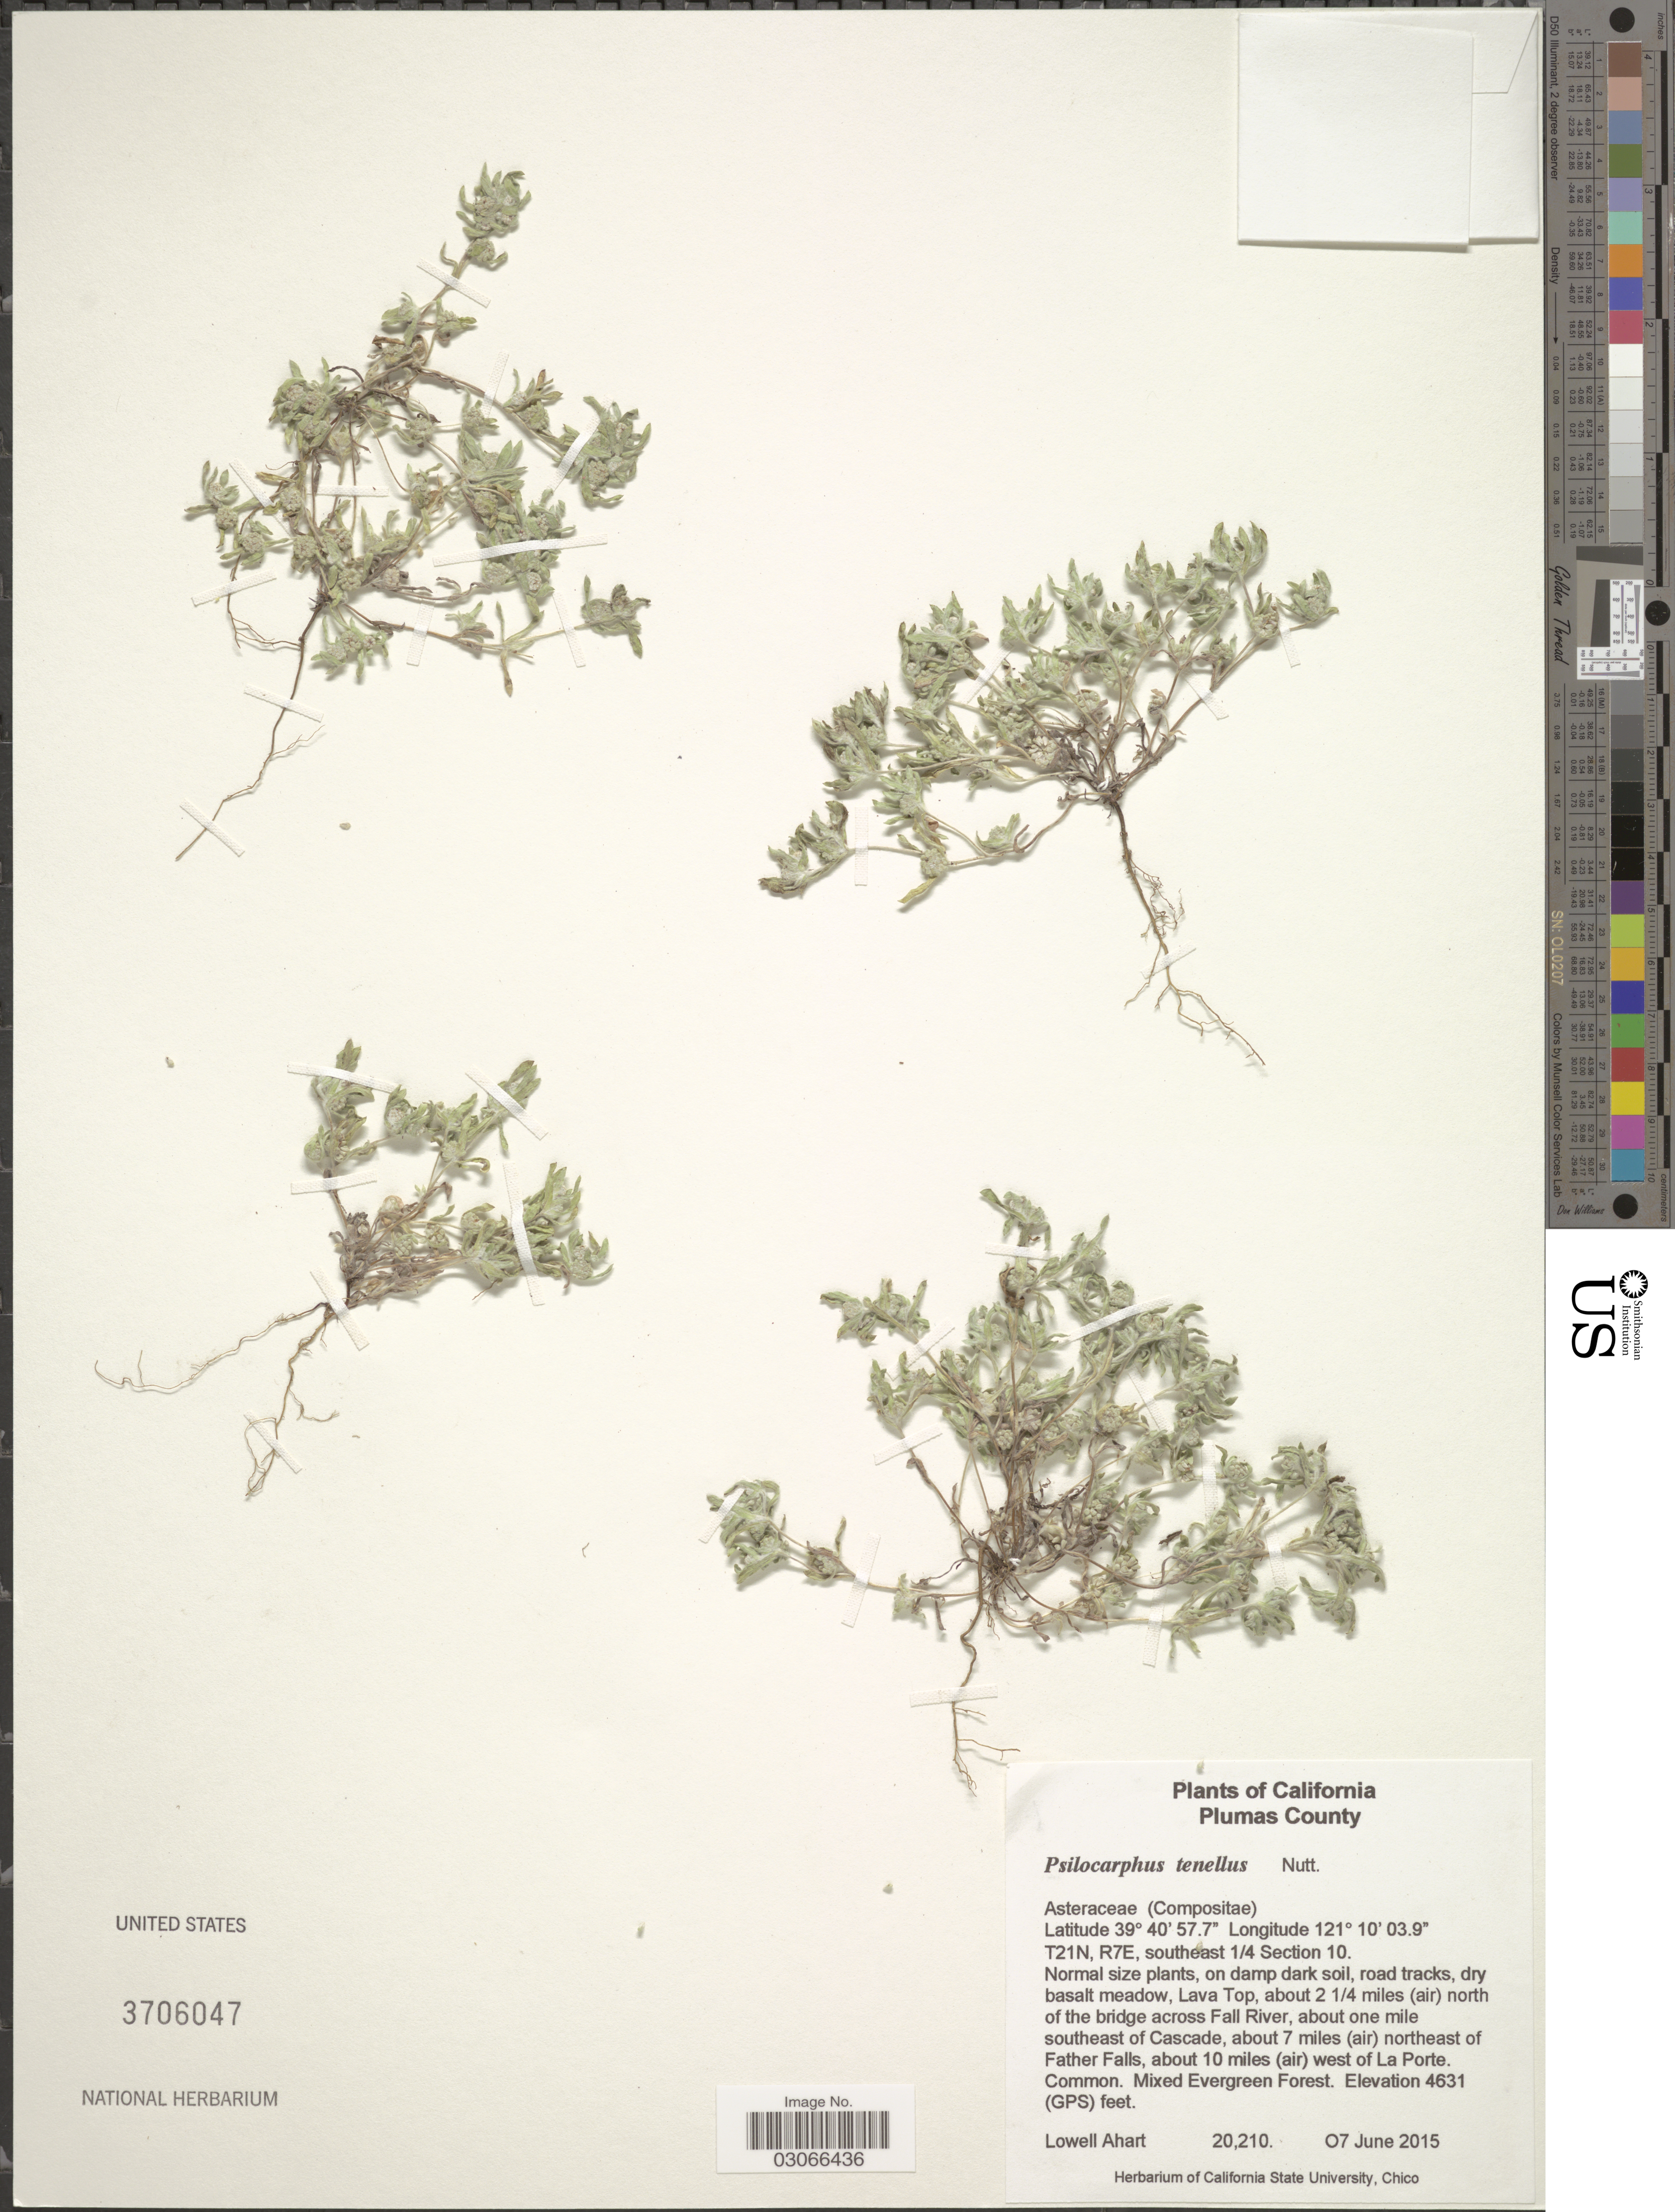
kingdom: Plantae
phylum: Tracheophyta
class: Magnoliopsida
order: Asterales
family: Asteraceae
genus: Psilocarphus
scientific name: Psilocarphus tenellus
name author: Nutt.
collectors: L. Ahart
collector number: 20210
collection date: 2015-06-07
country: United States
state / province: California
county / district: Plumas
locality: Plumas County. T21N, R7E, southeast 1/4 Section 10, Lava Top, about 2 1/4 miles (air) north of the bridge across Fall River, about one mile southeast of Cascade, about 7 miles (air) northeast of Father Falls, about 10 miles (air) west of La Porte.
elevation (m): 1412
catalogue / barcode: US 3706047